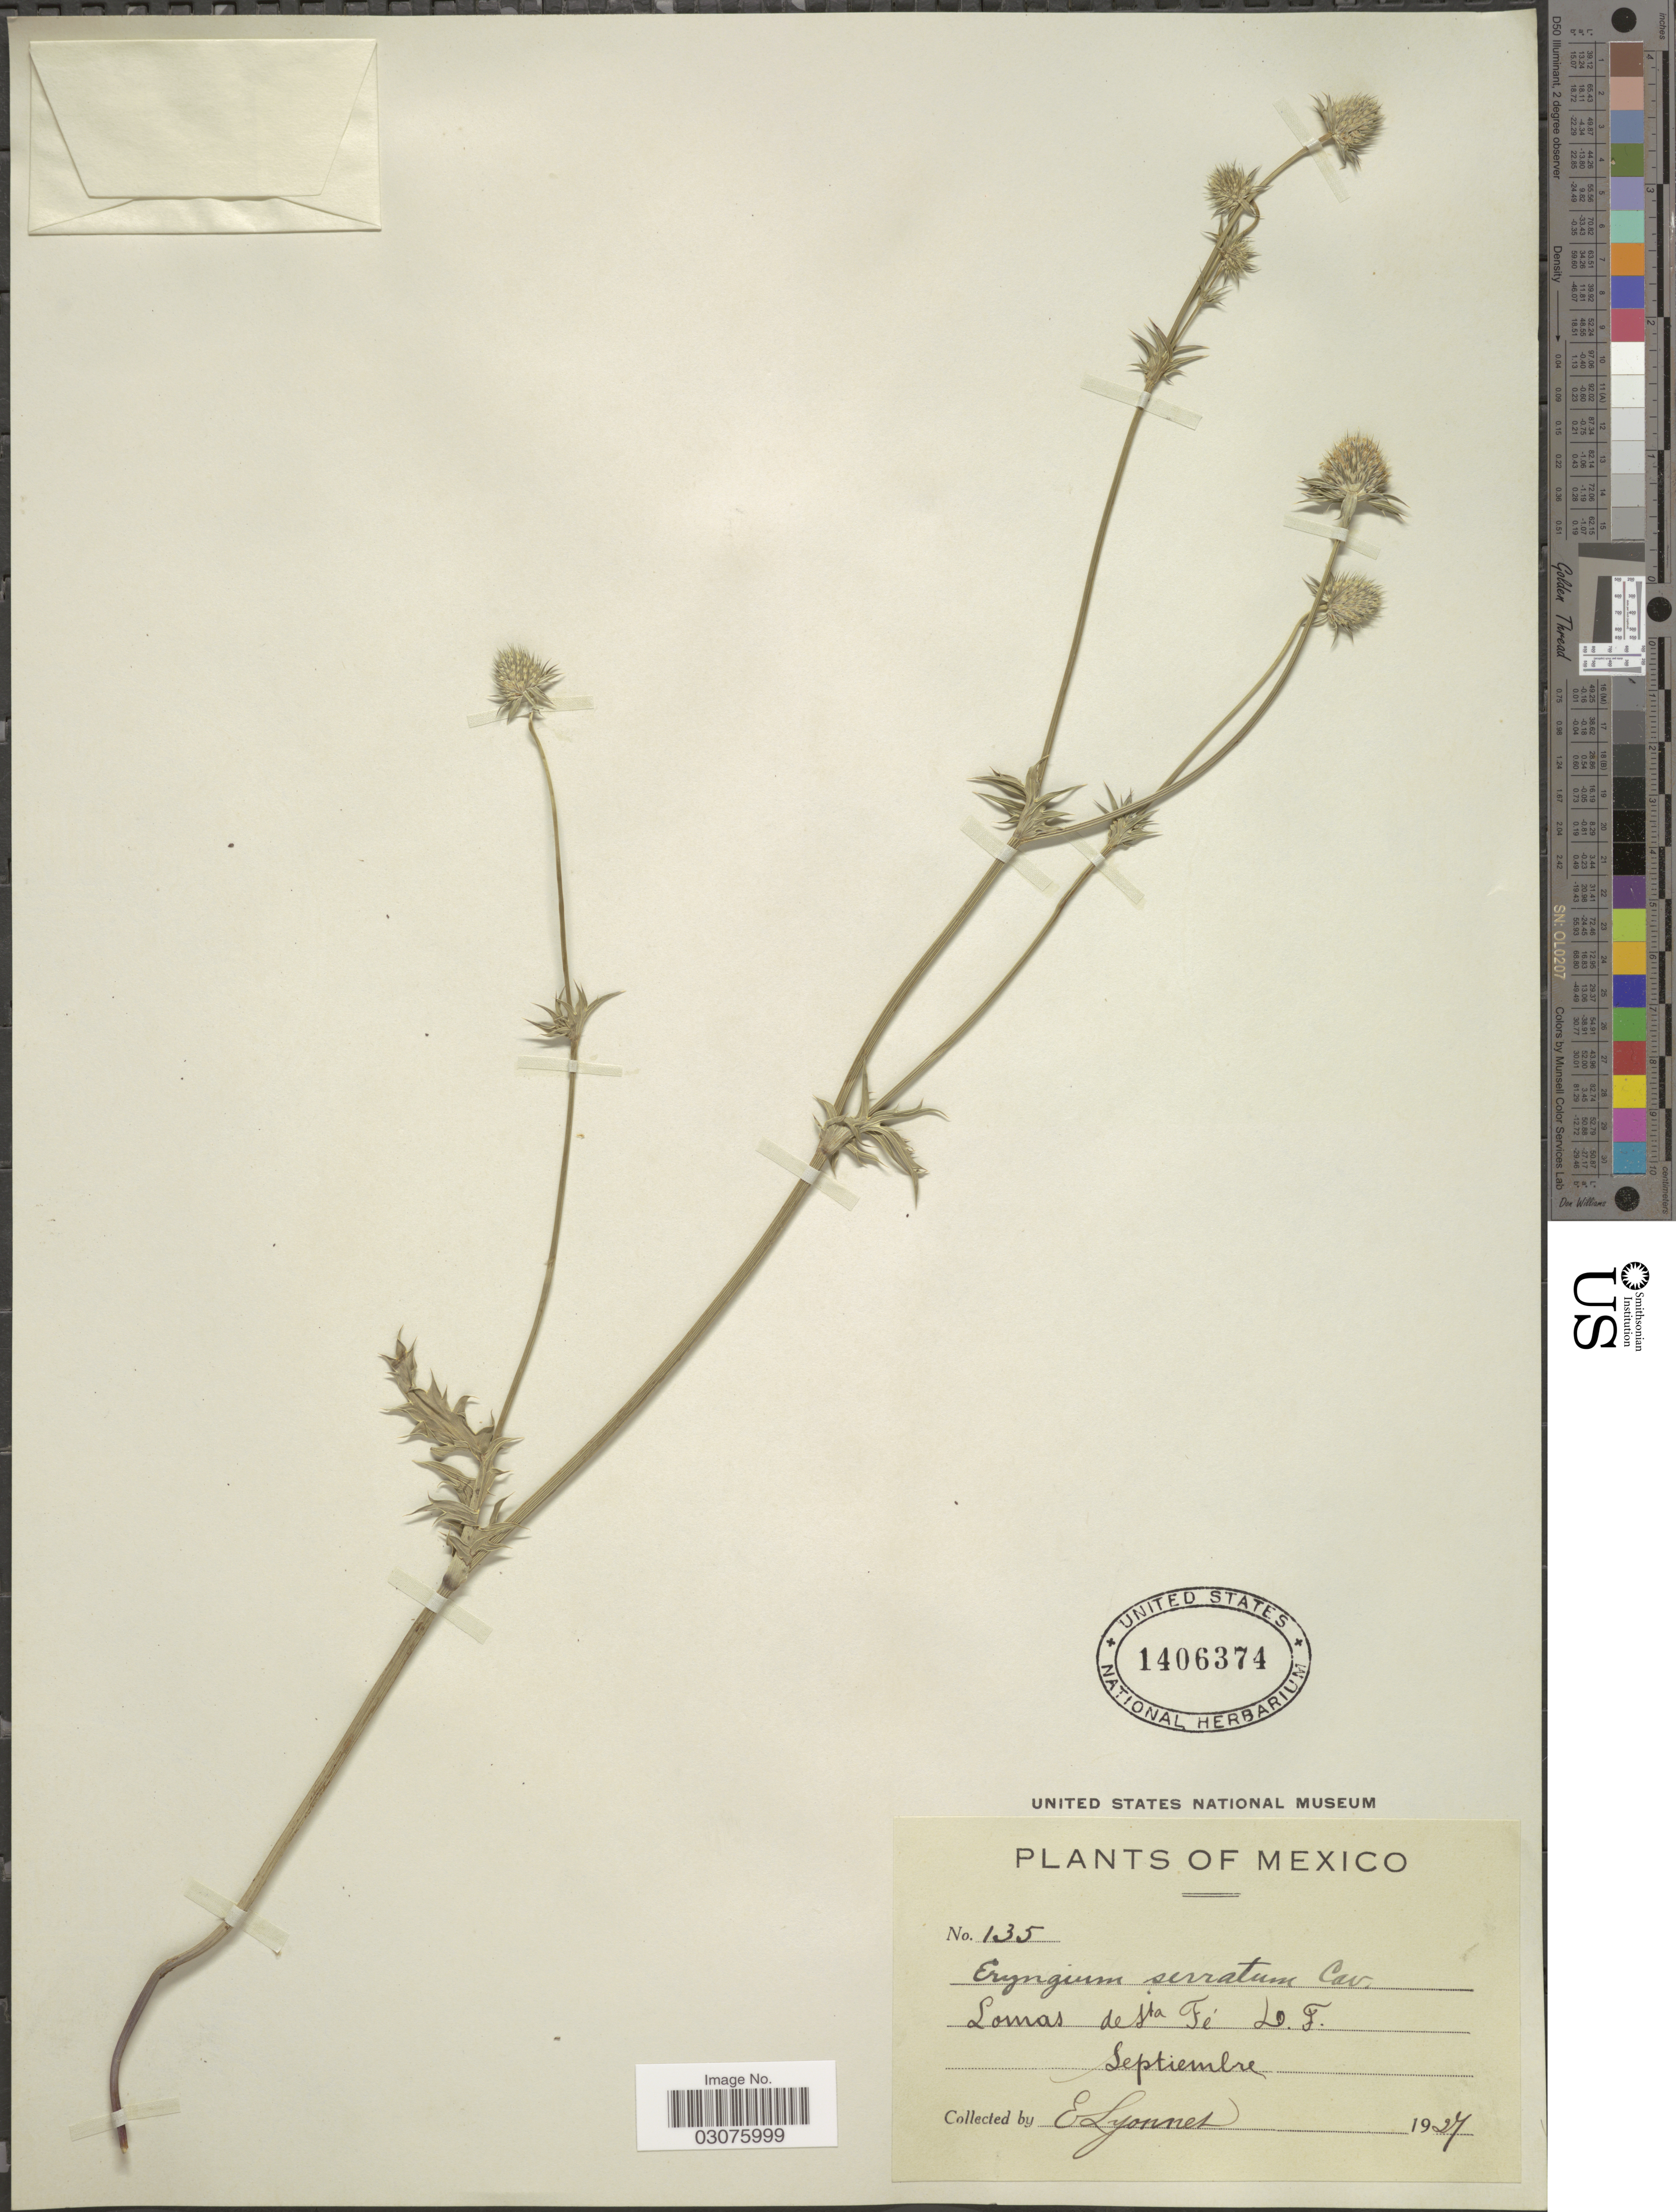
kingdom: Plantae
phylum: Tracheophyta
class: Magnoliopsida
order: Apiales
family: Apiaceae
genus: Eryngium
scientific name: Eryngium serratum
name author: Cav.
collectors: E. Lyonnet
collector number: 135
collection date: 1927-09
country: Mexico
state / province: Distrito Federal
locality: Lomas de Sta Fé, D.F.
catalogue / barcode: US 1406374